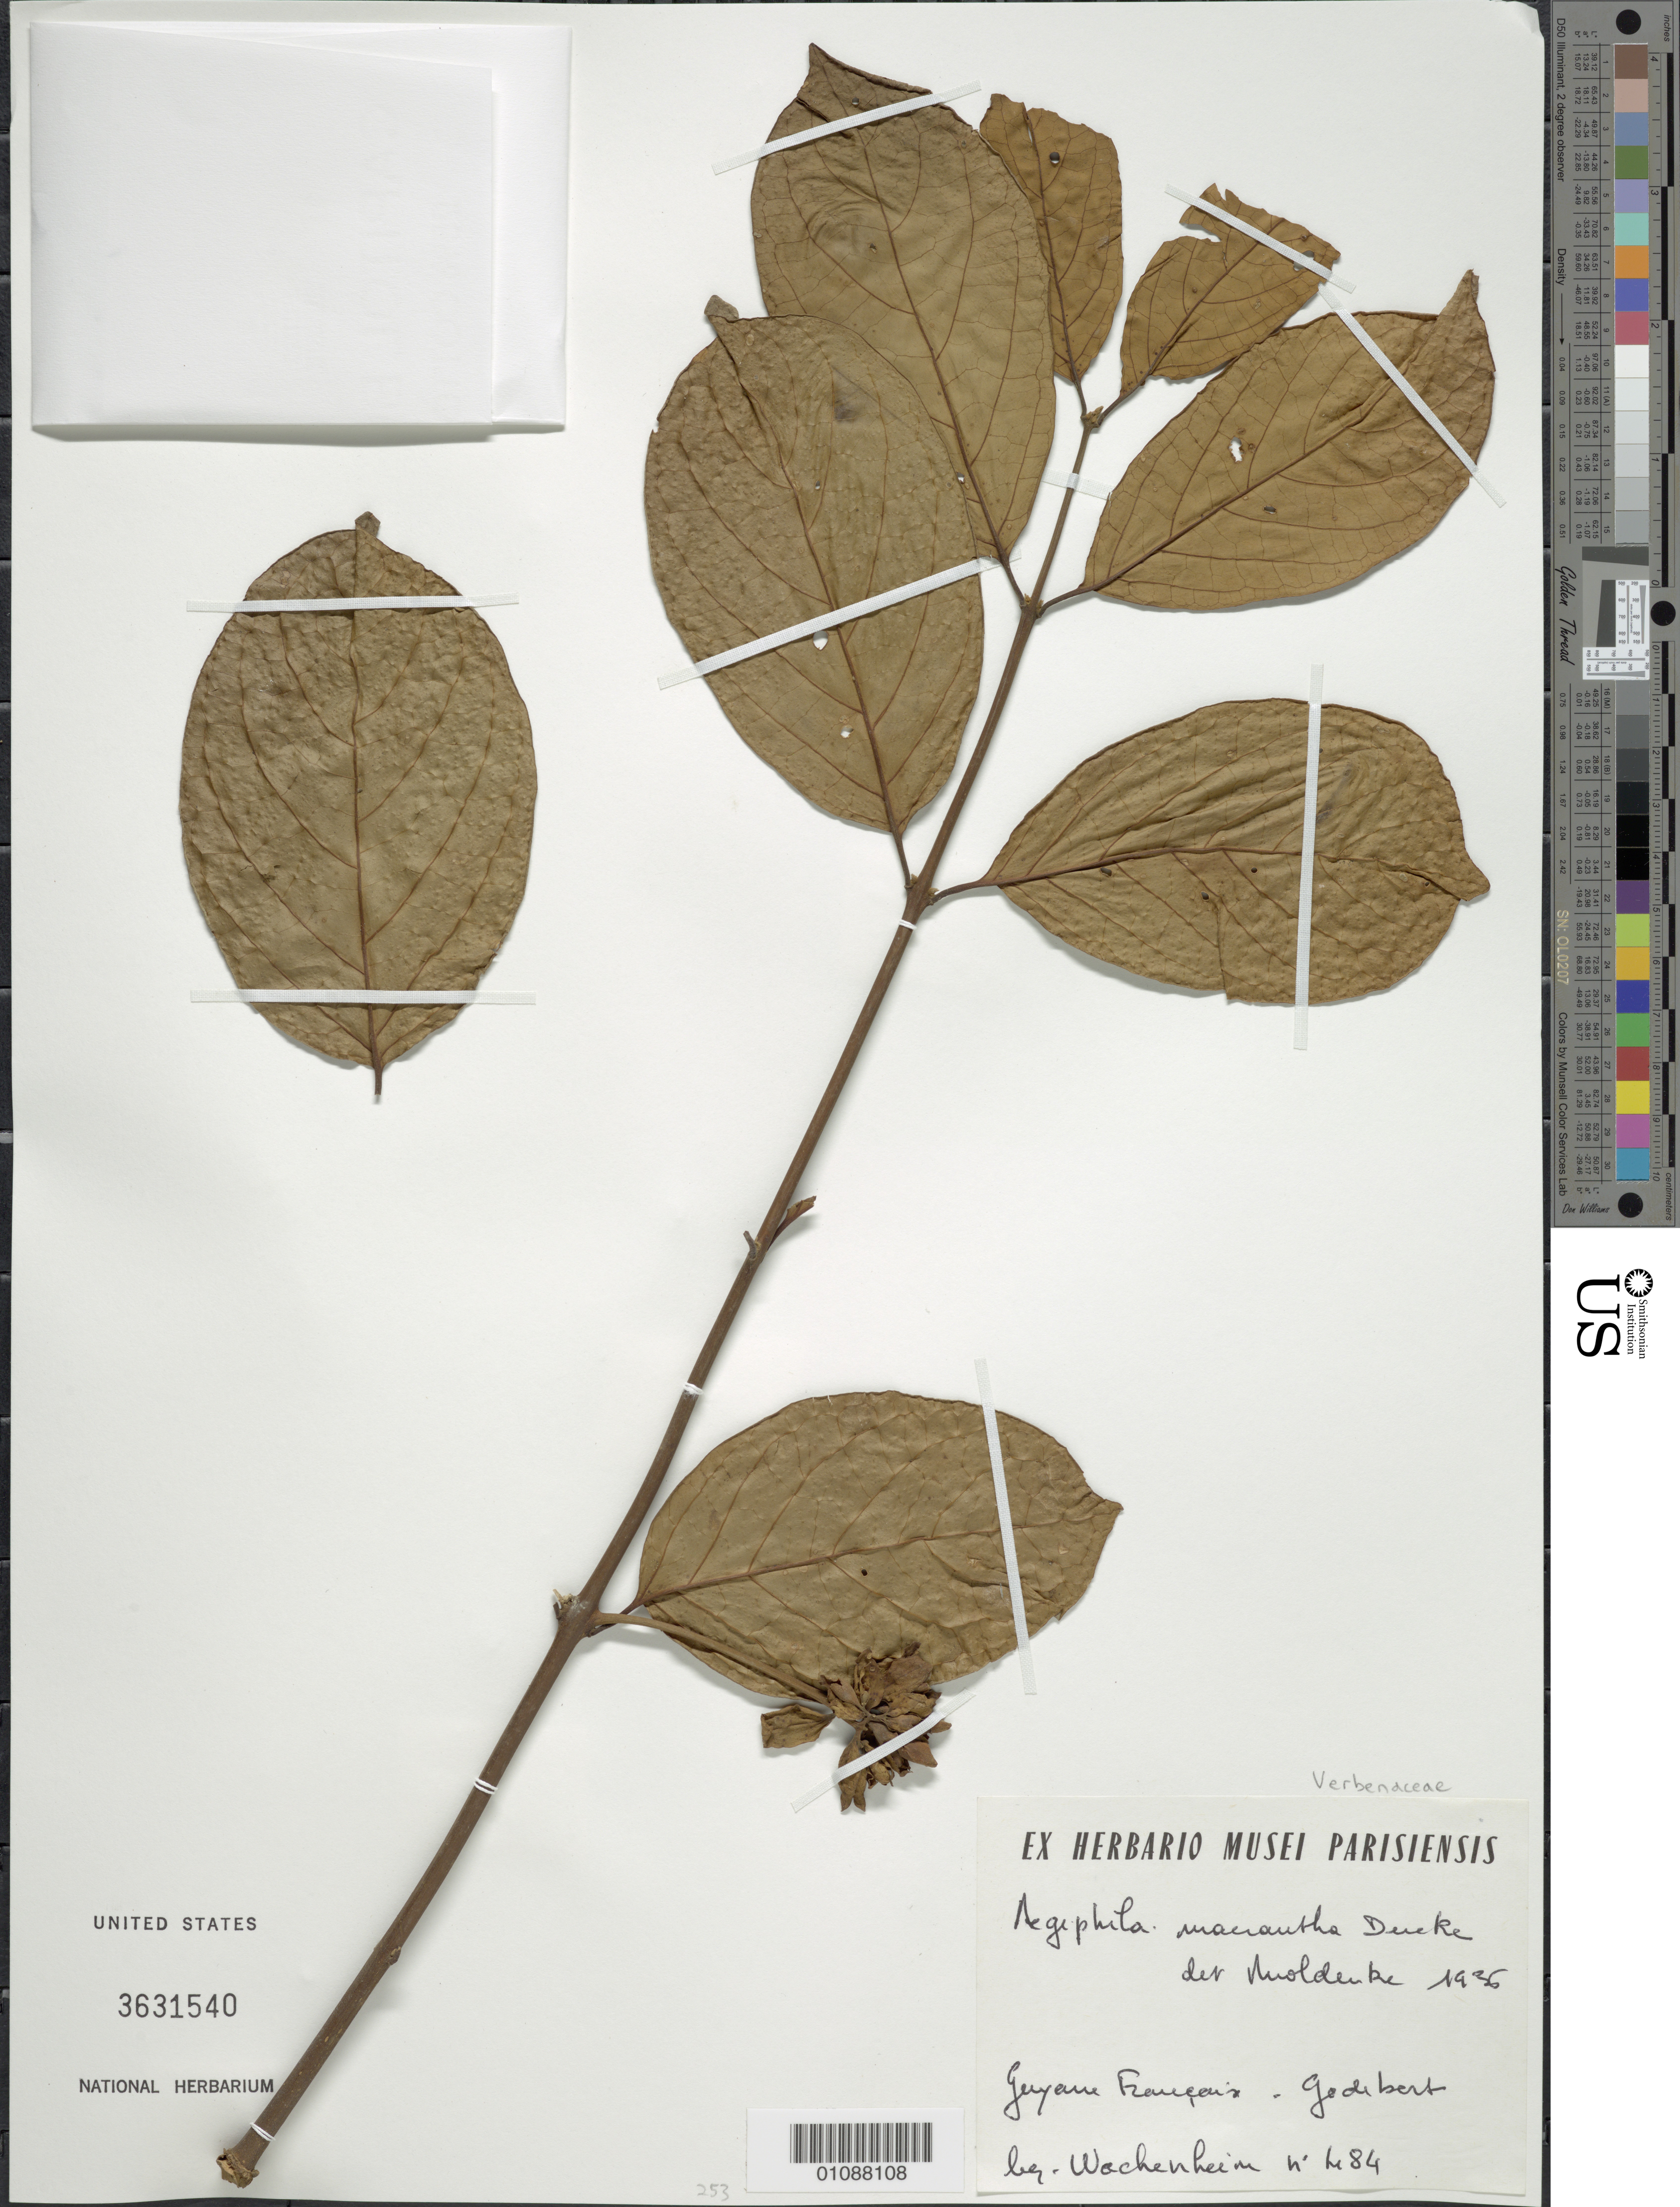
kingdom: Plantae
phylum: Tracheophyta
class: Magnoliopsida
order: Lamiales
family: Lamiaceae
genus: Aegiphila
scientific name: Aegiphila macrantha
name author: Ducke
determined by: Moldenke, H. N.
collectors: G. Wachenheim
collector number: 484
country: French Guiana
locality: Godebert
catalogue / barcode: US 3631540